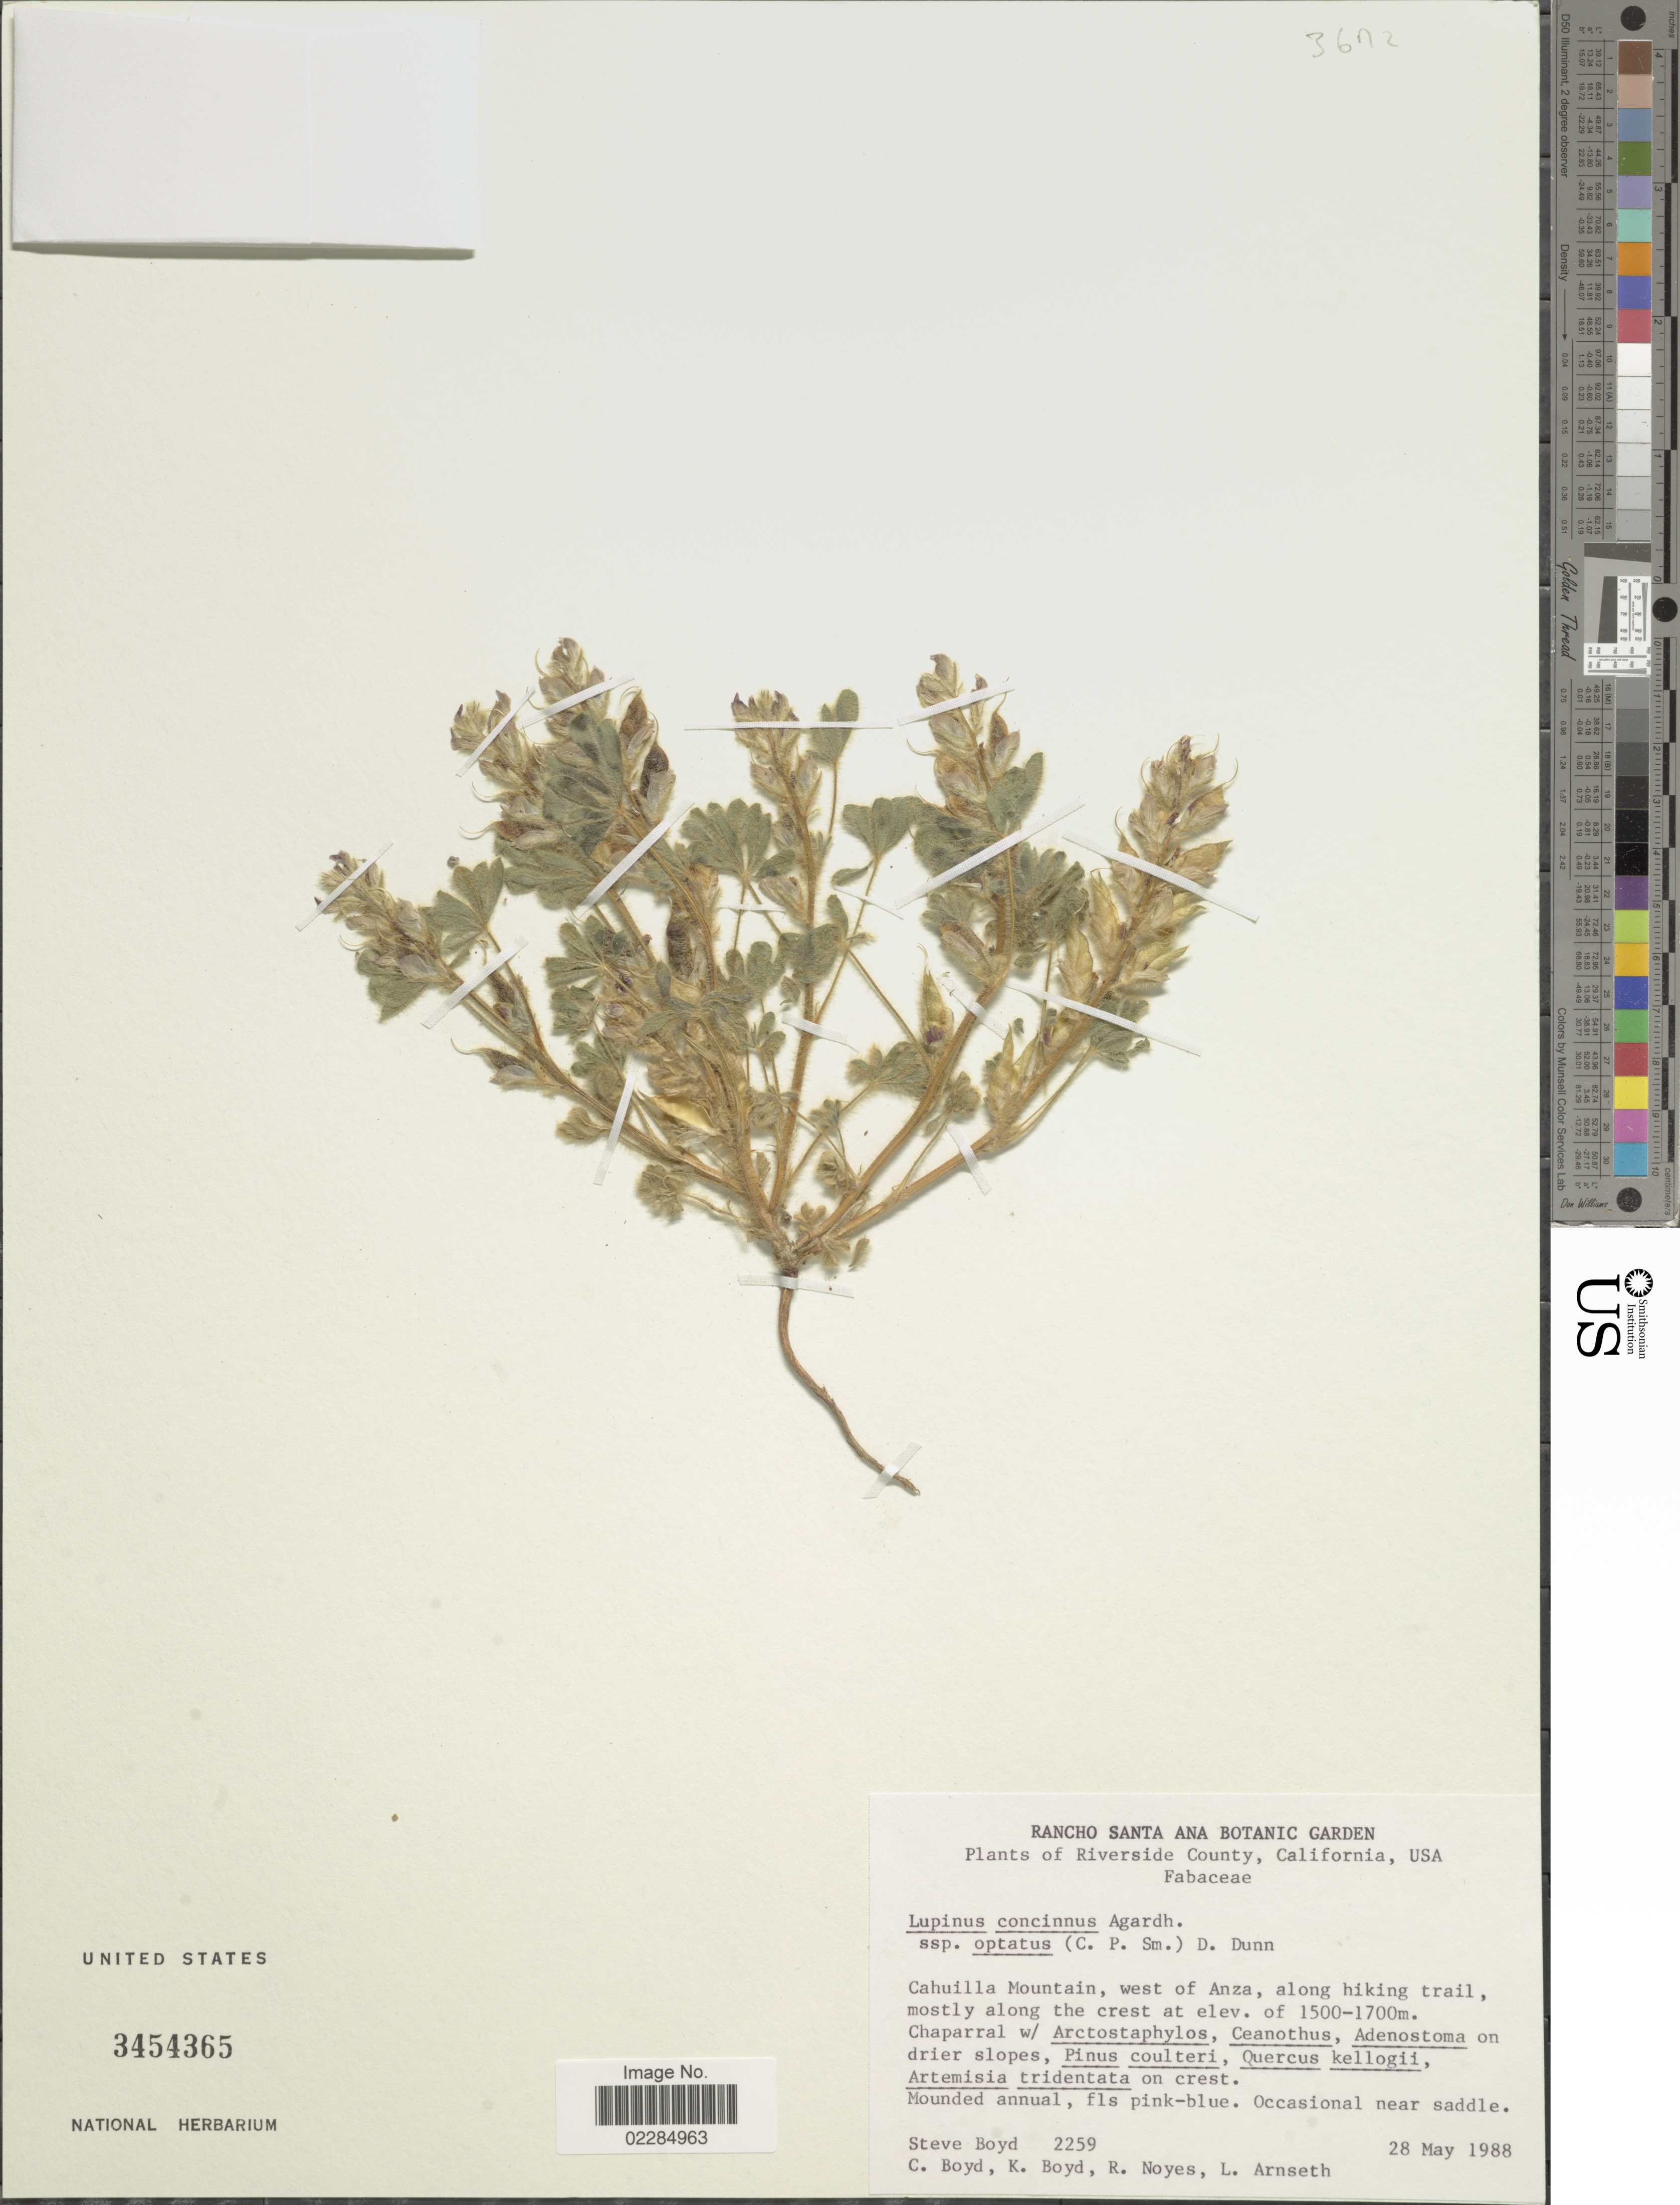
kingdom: Plantae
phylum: Tracheophyta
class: Magnoliopsida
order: Fabales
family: Fabaceae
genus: Lupinus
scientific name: Lupinus concinnus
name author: J. Agardh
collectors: S. Boyd, C. Boyd, K. Boyd, R. Noyes & L. Arnseth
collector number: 2259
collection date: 1988-05-28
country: United States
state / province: California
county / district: Riverside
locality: Riverside County, Cahuilla Mountain, west of Anza, along hiking trail, mostly along the crest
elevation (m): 1500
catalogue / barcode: US 3454365